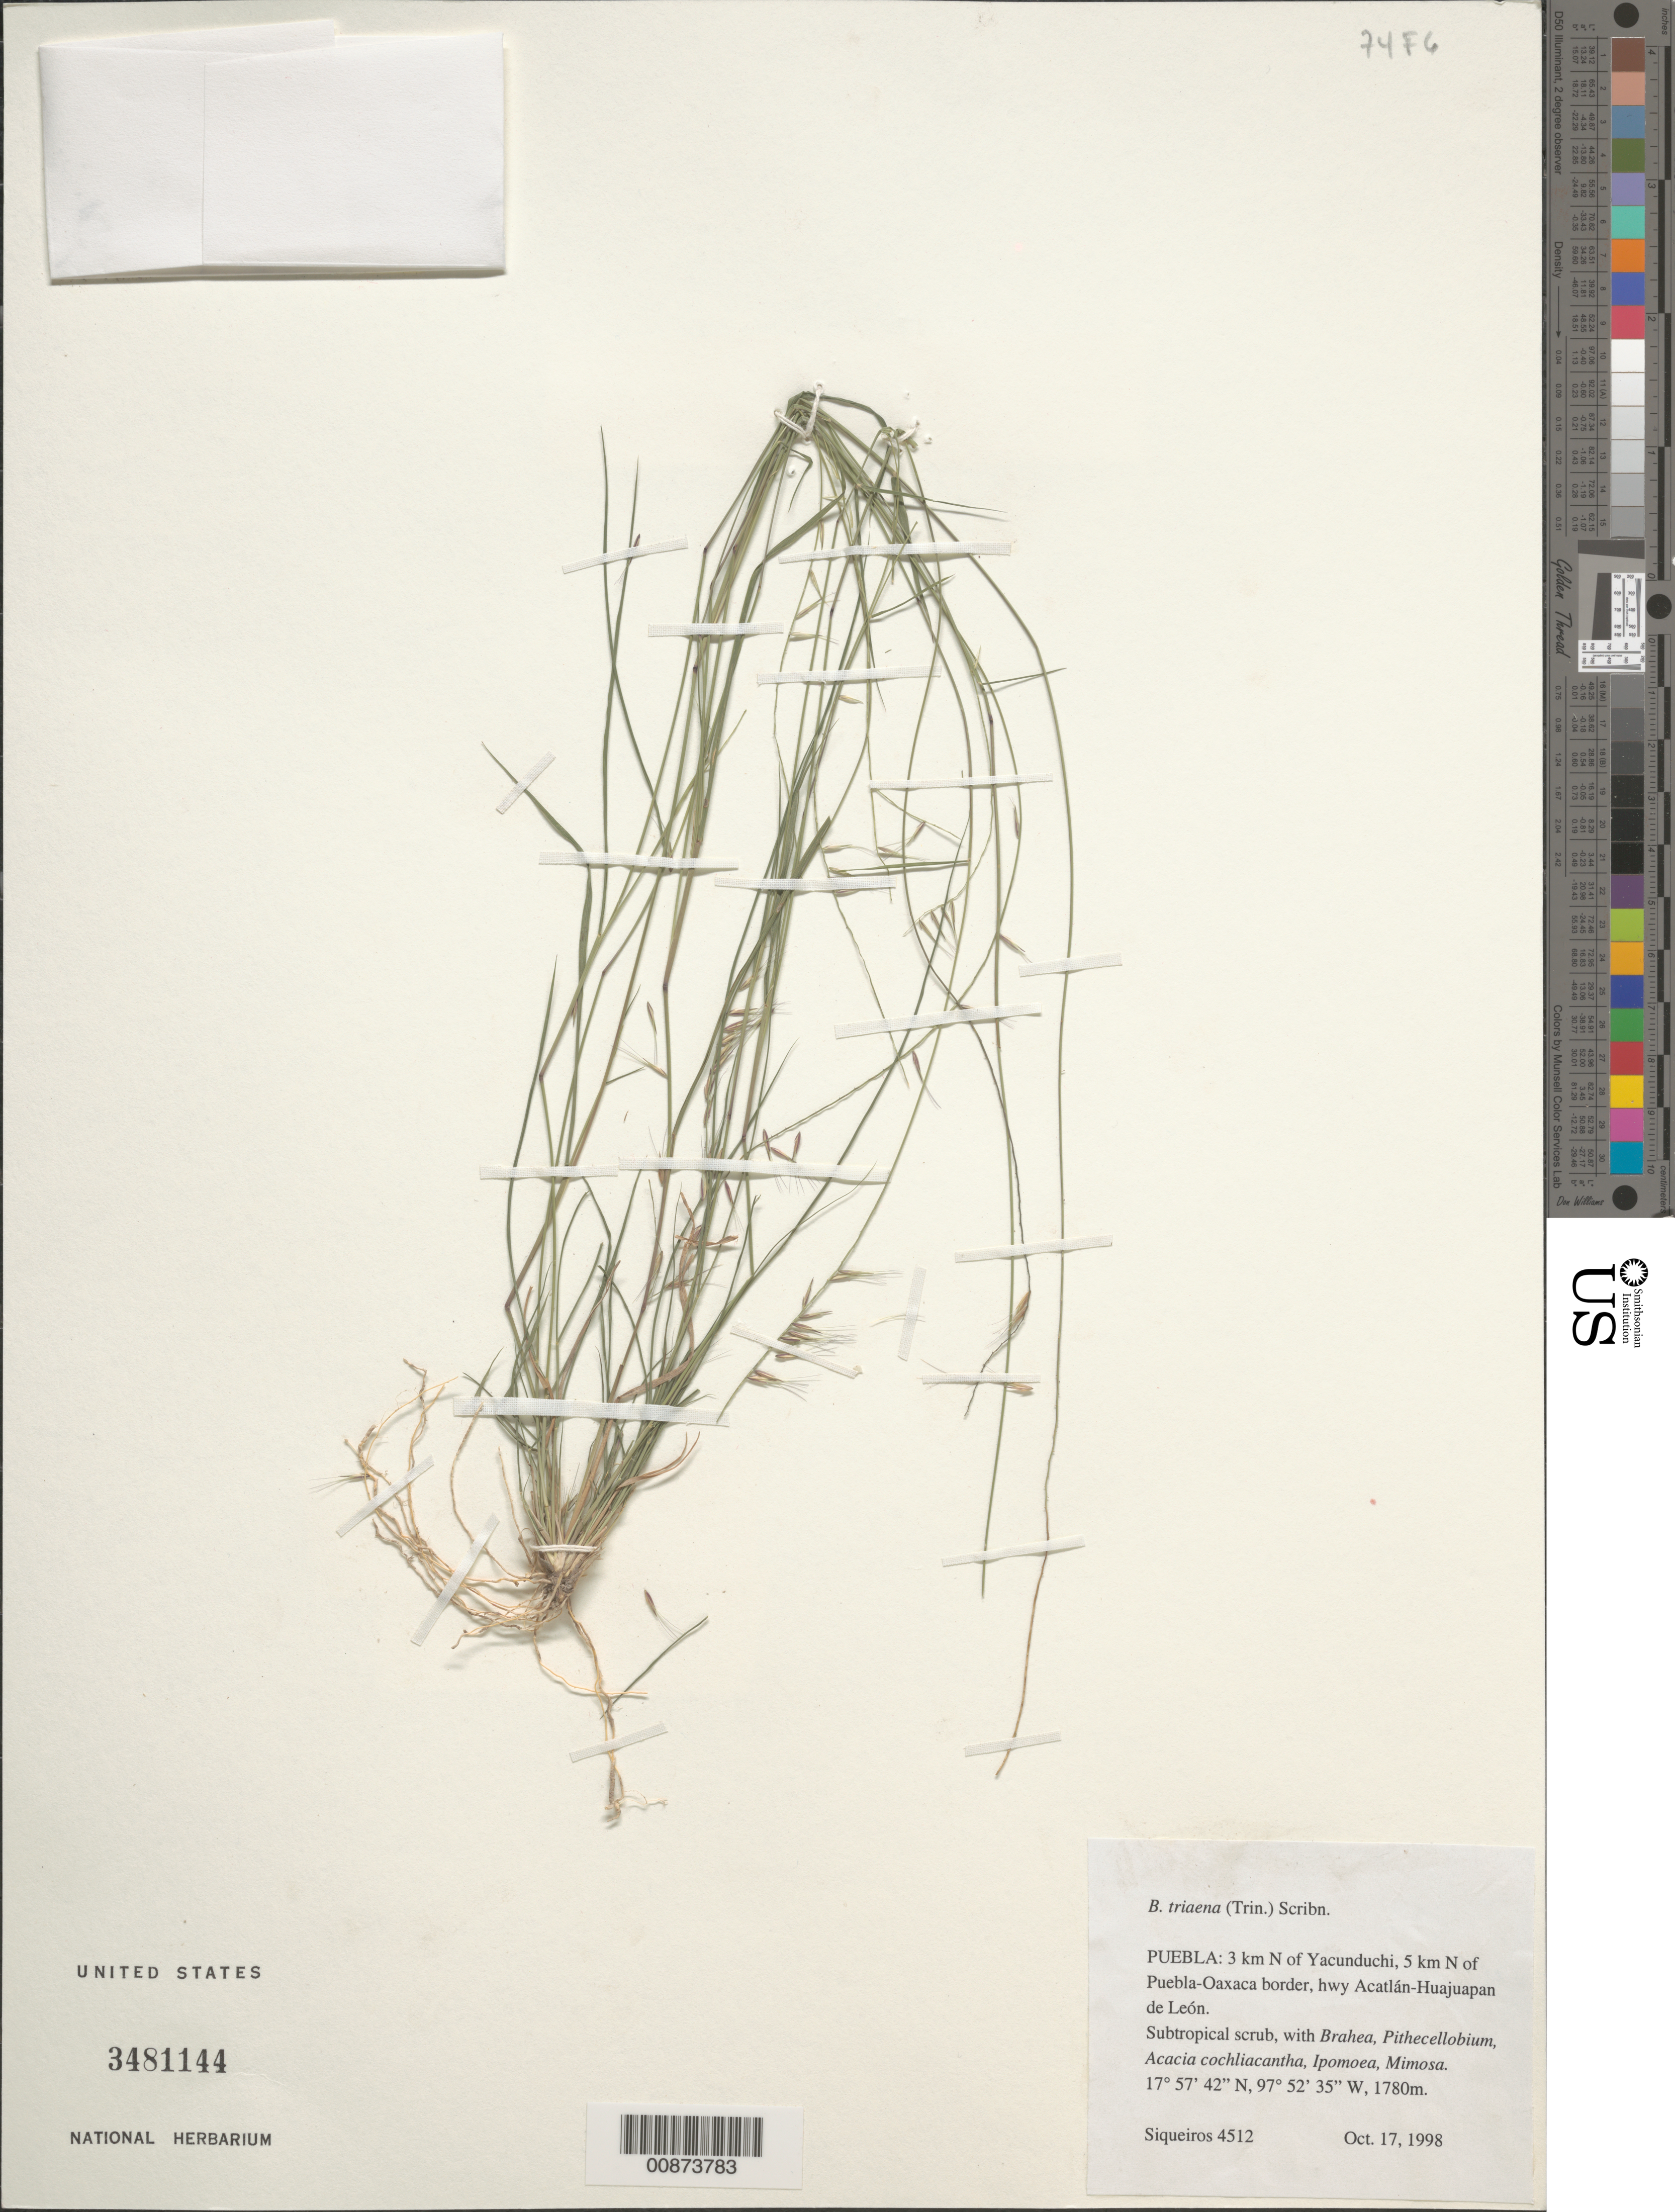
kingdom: Plantae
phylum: Tracheophyta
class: Liliopsida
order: Poales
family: Poaceae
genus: Bouteloua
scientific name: Bouteloua triaena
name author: (Trin. ex Spreng.) Scribn.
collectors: M. E. Siqueiros Delgado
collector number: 4512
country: Mexico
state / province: Puebla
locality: N of Yacunduchi, N of Puebla-Oaxaca border, hwy Acatlan-Huajuapan de Leon.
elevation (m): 1780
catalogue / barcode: US 3481144